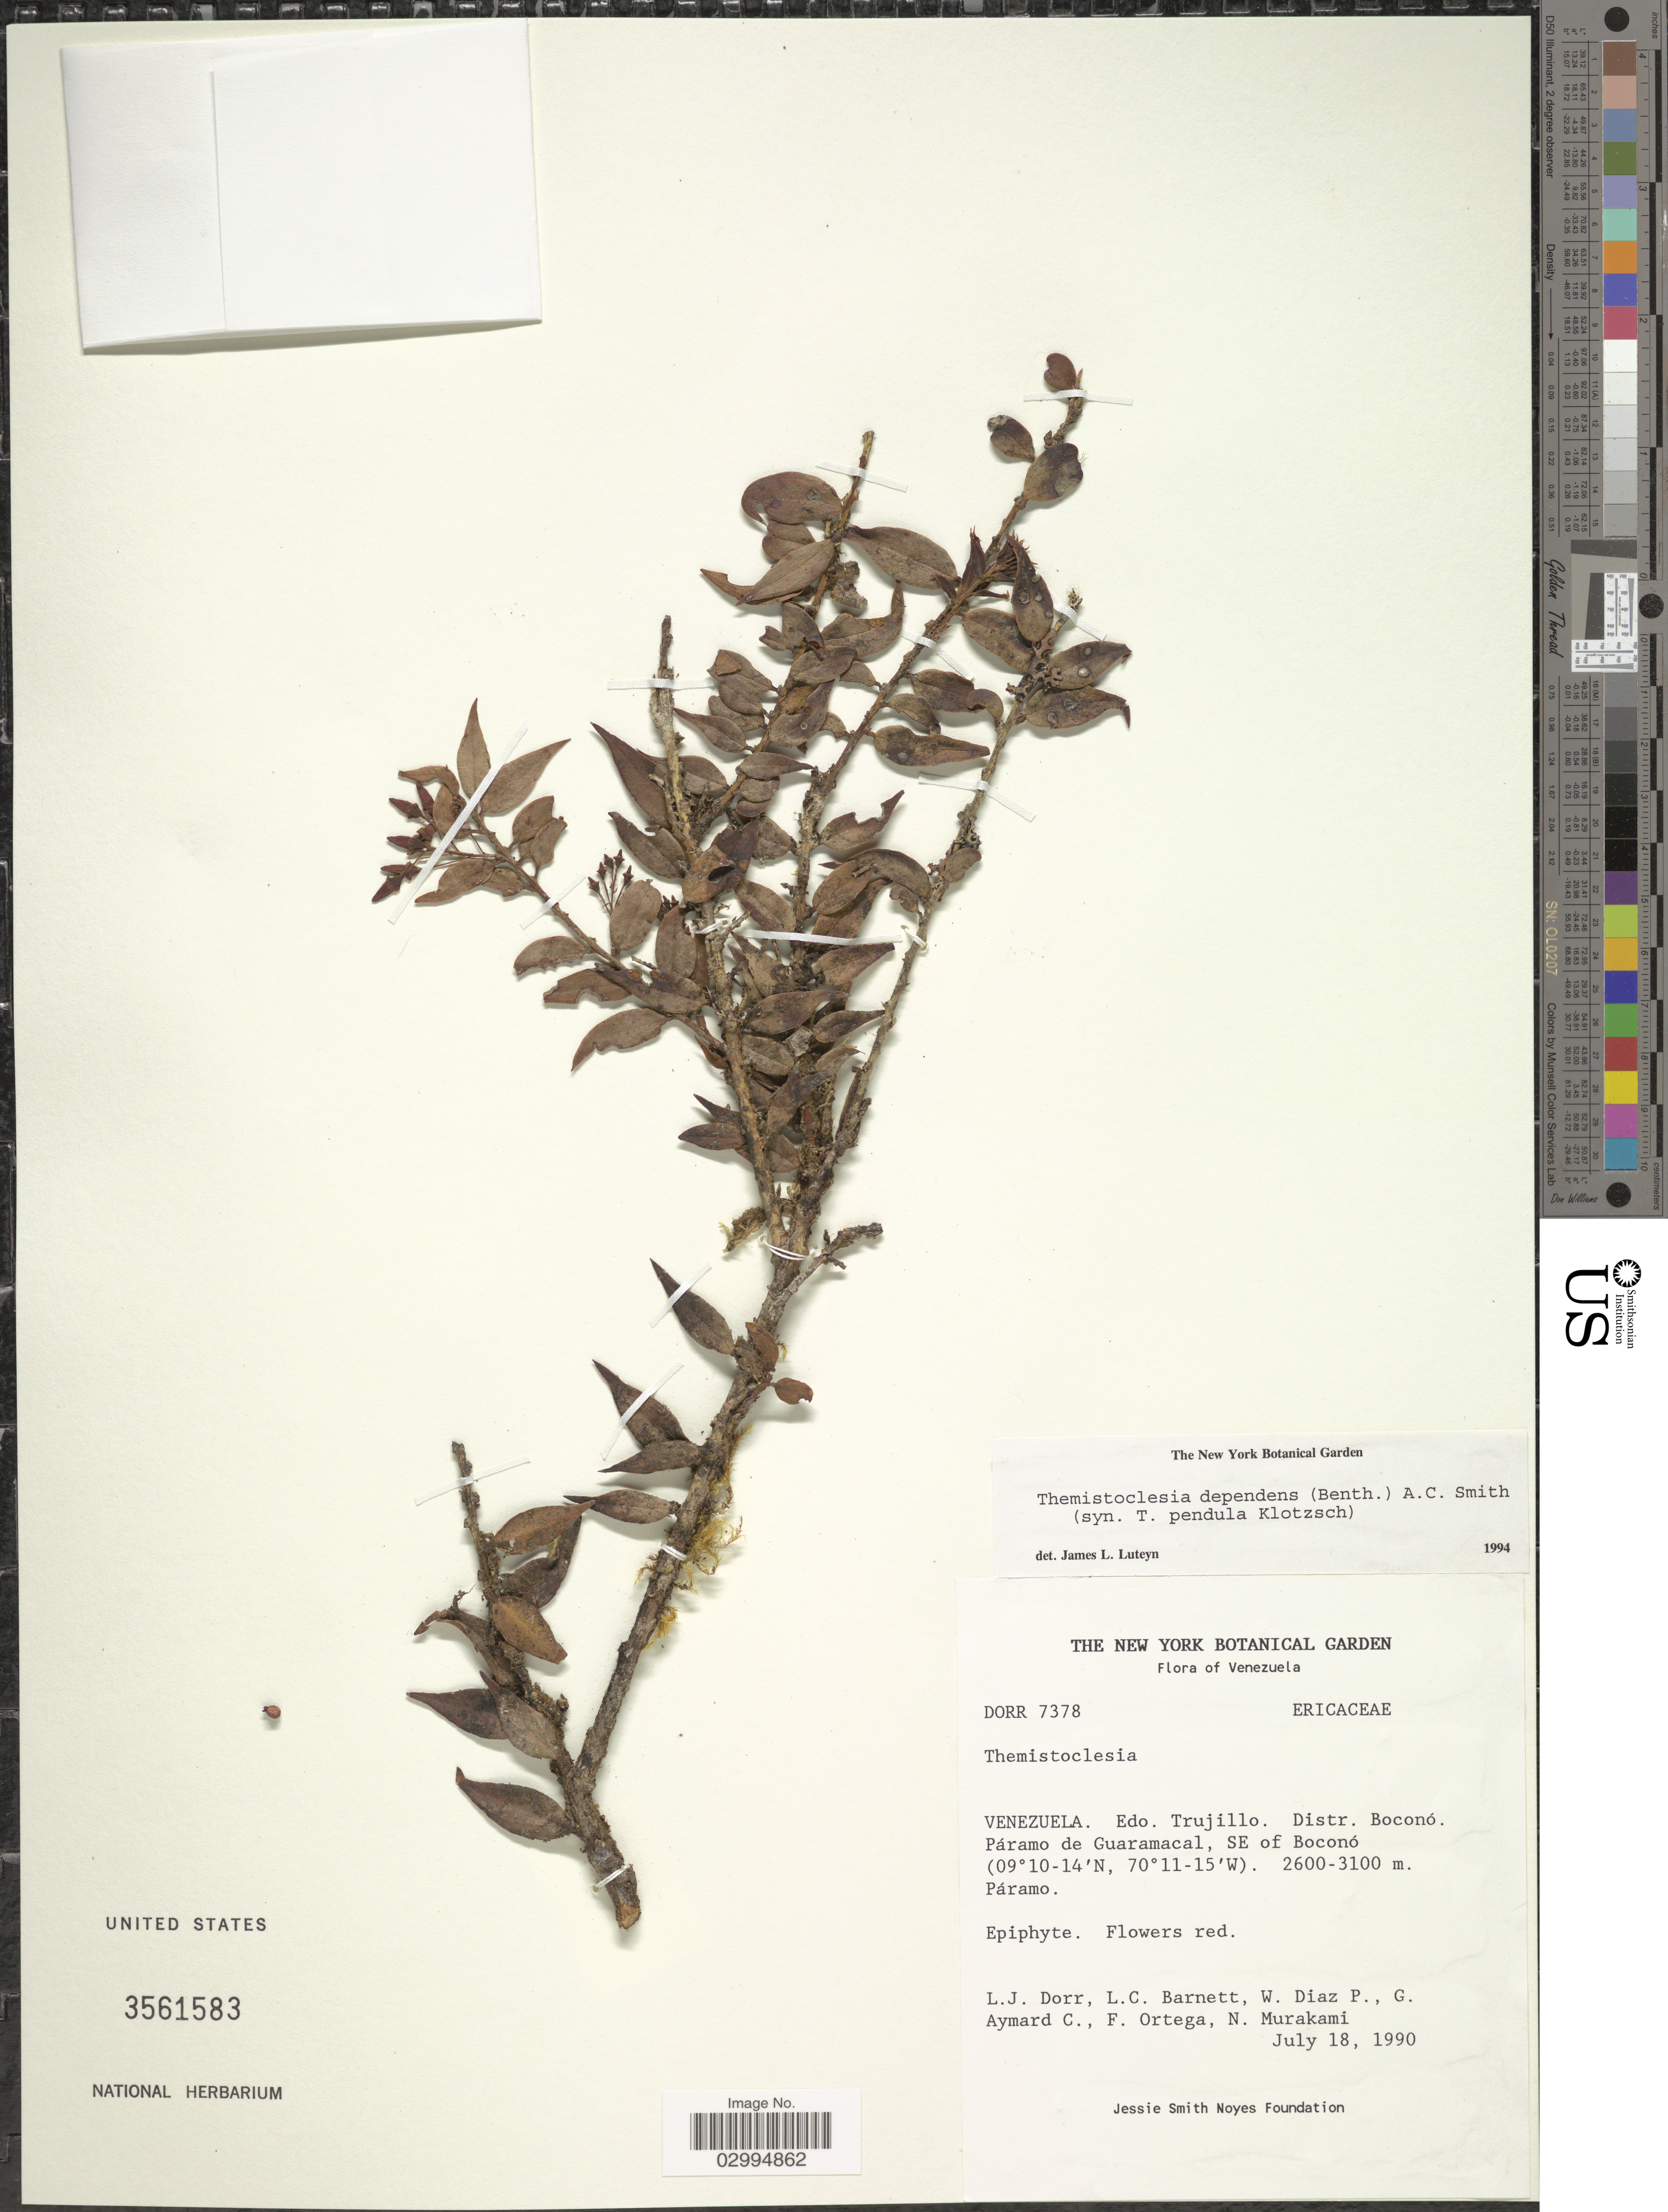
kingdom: Plantae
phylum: Tracheophyta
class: Magnoliopsida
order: Ericales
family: Ericaceae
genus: Themistoclesia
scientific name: Themistoclesia dependens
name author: (Benth.) A.C. Sm.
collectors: L. J. Dorr, L. C. Barnett, W. Díaz P., G. A. Aymard, F. J. Ortega & N. Murakami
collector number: DORR 7378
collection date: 1990-07-18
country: Venezuela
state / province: Trujillo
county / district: Boconó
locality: Páramo de Guaramacal, SE of Boconó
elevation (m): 2600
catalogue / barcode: US 3561583